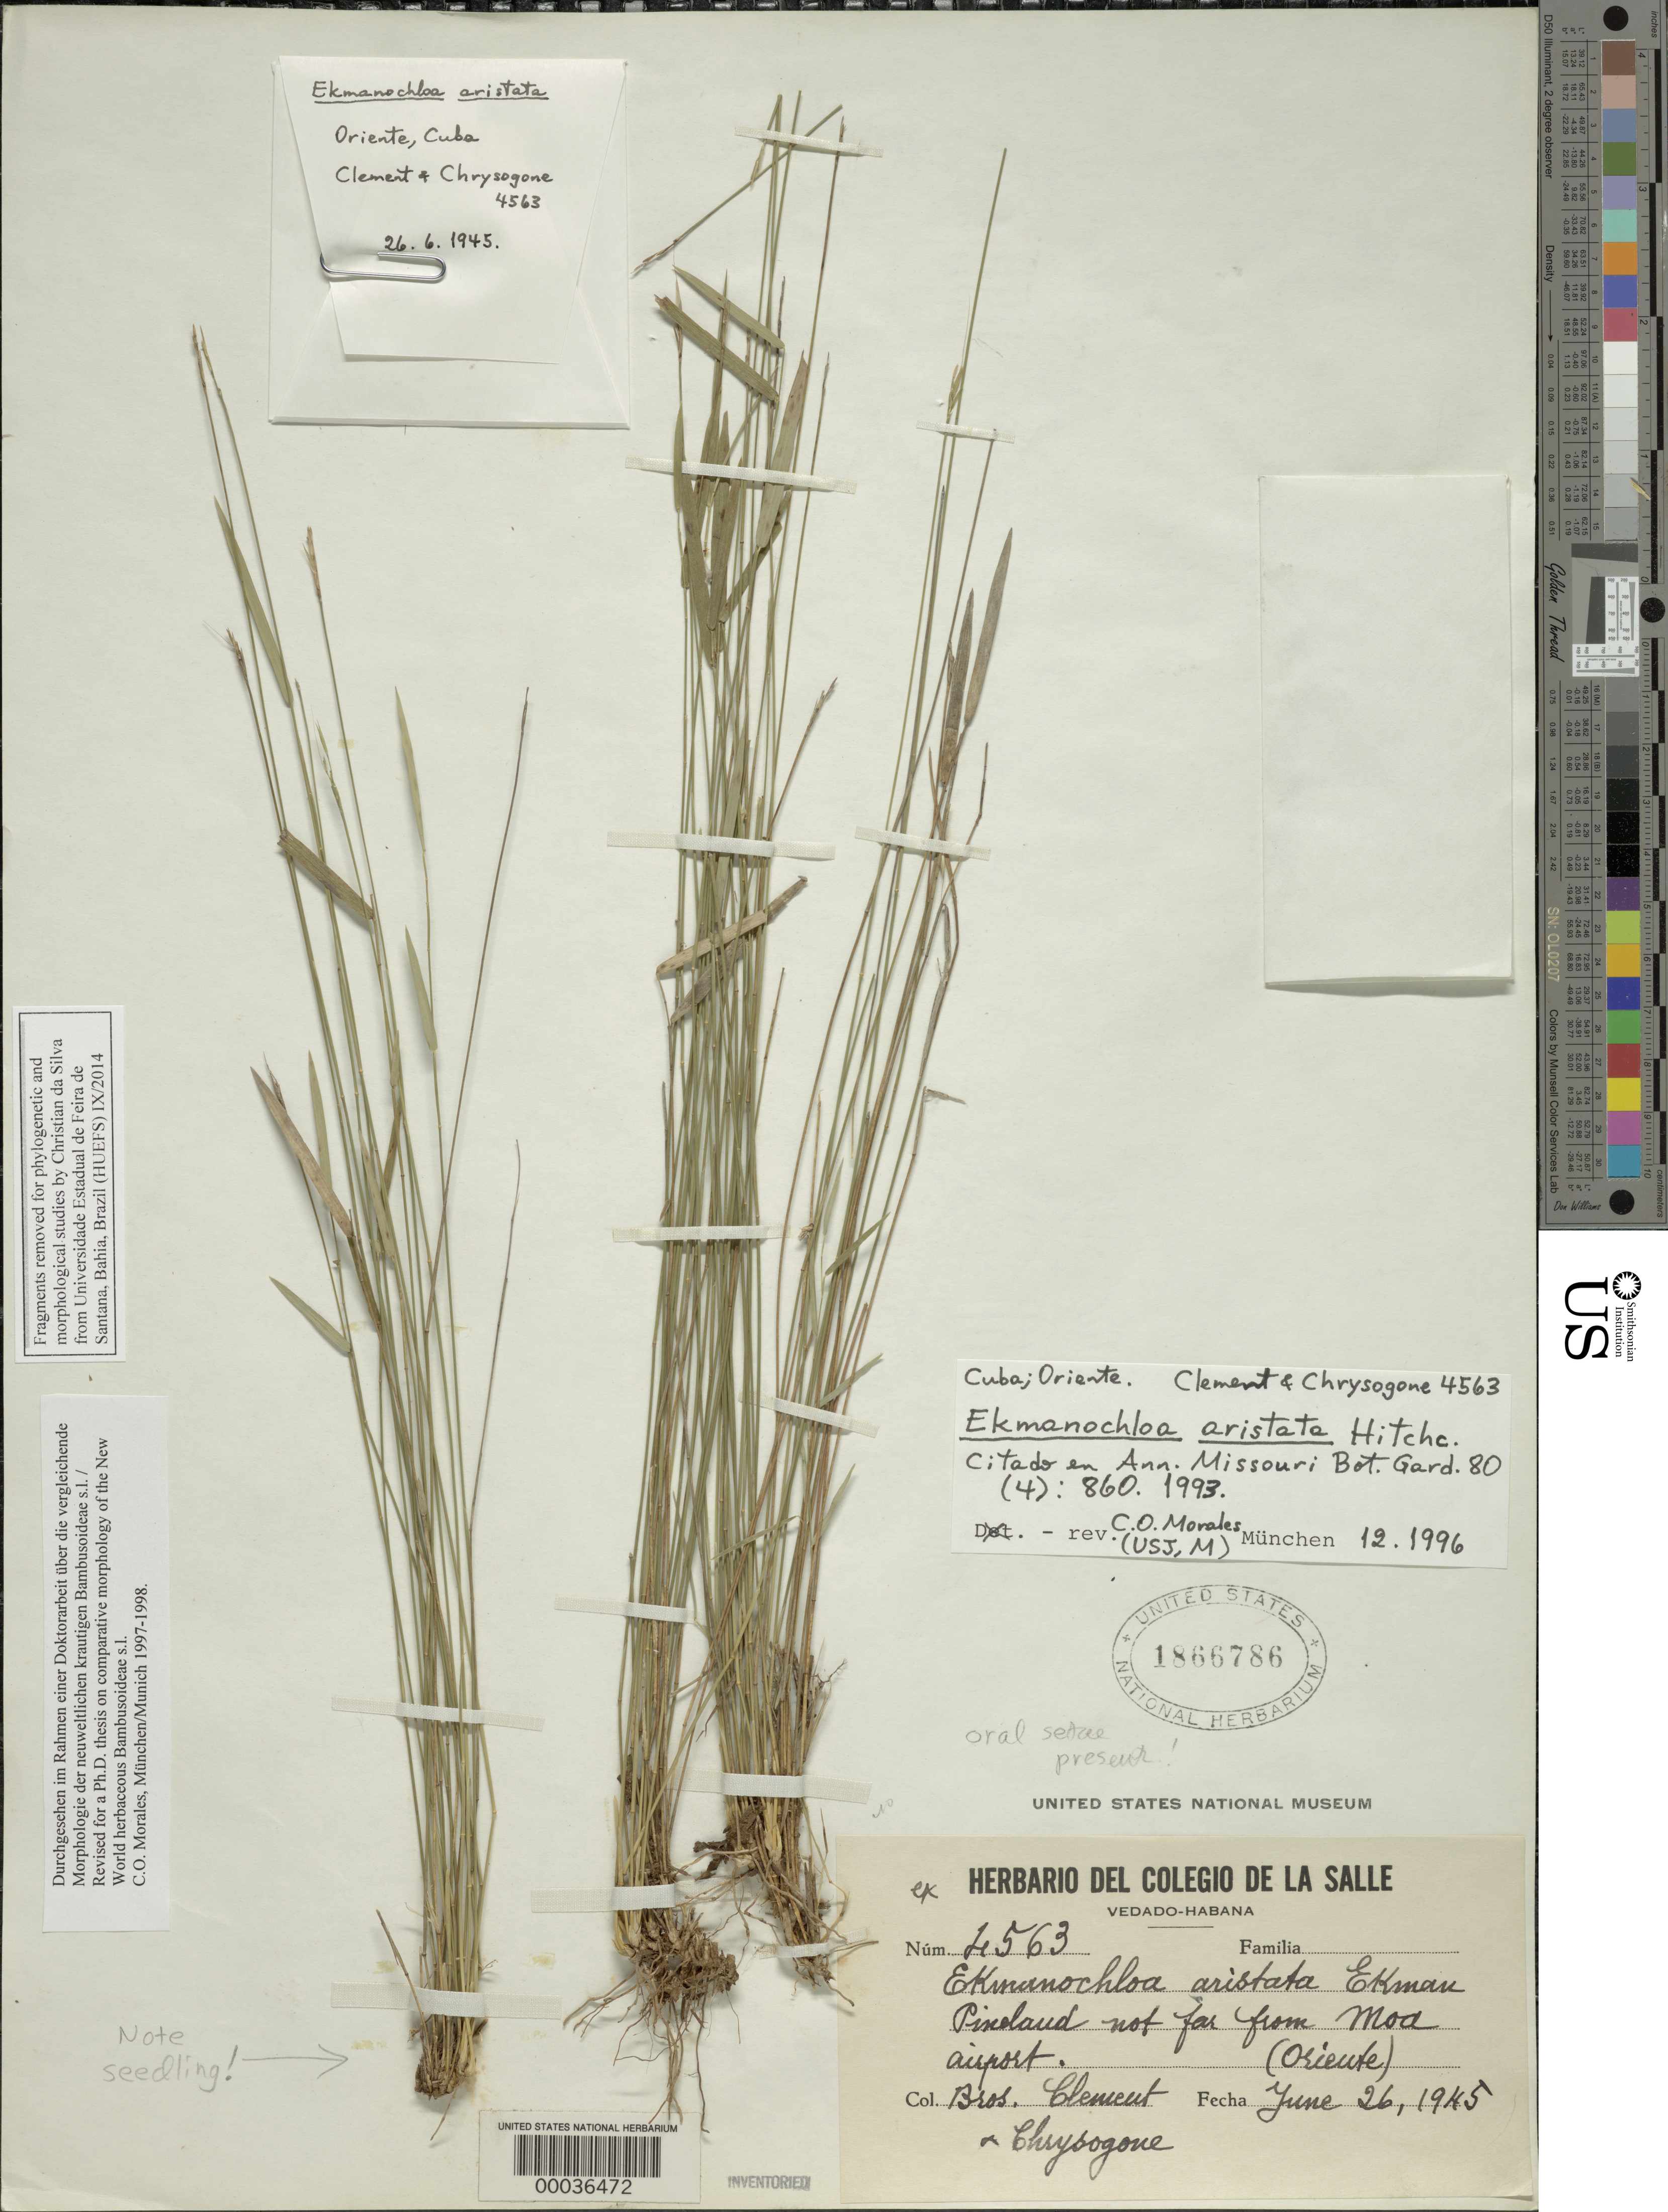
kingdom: Plantae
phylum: Tracheophyta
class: Liliopsida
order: Poales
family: Poaceae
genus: Ekmanochloa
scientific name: Ekmanochloa aristata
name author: Ekman ex Hitchc.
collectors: B. Clement & B. Chrysogone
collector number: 4563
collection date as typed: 26 Jun 1945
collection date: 1945-06-26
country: Cuba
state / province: Oriente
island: Greater Antilles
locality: Moa airport, pineland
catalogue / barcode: US 1866786